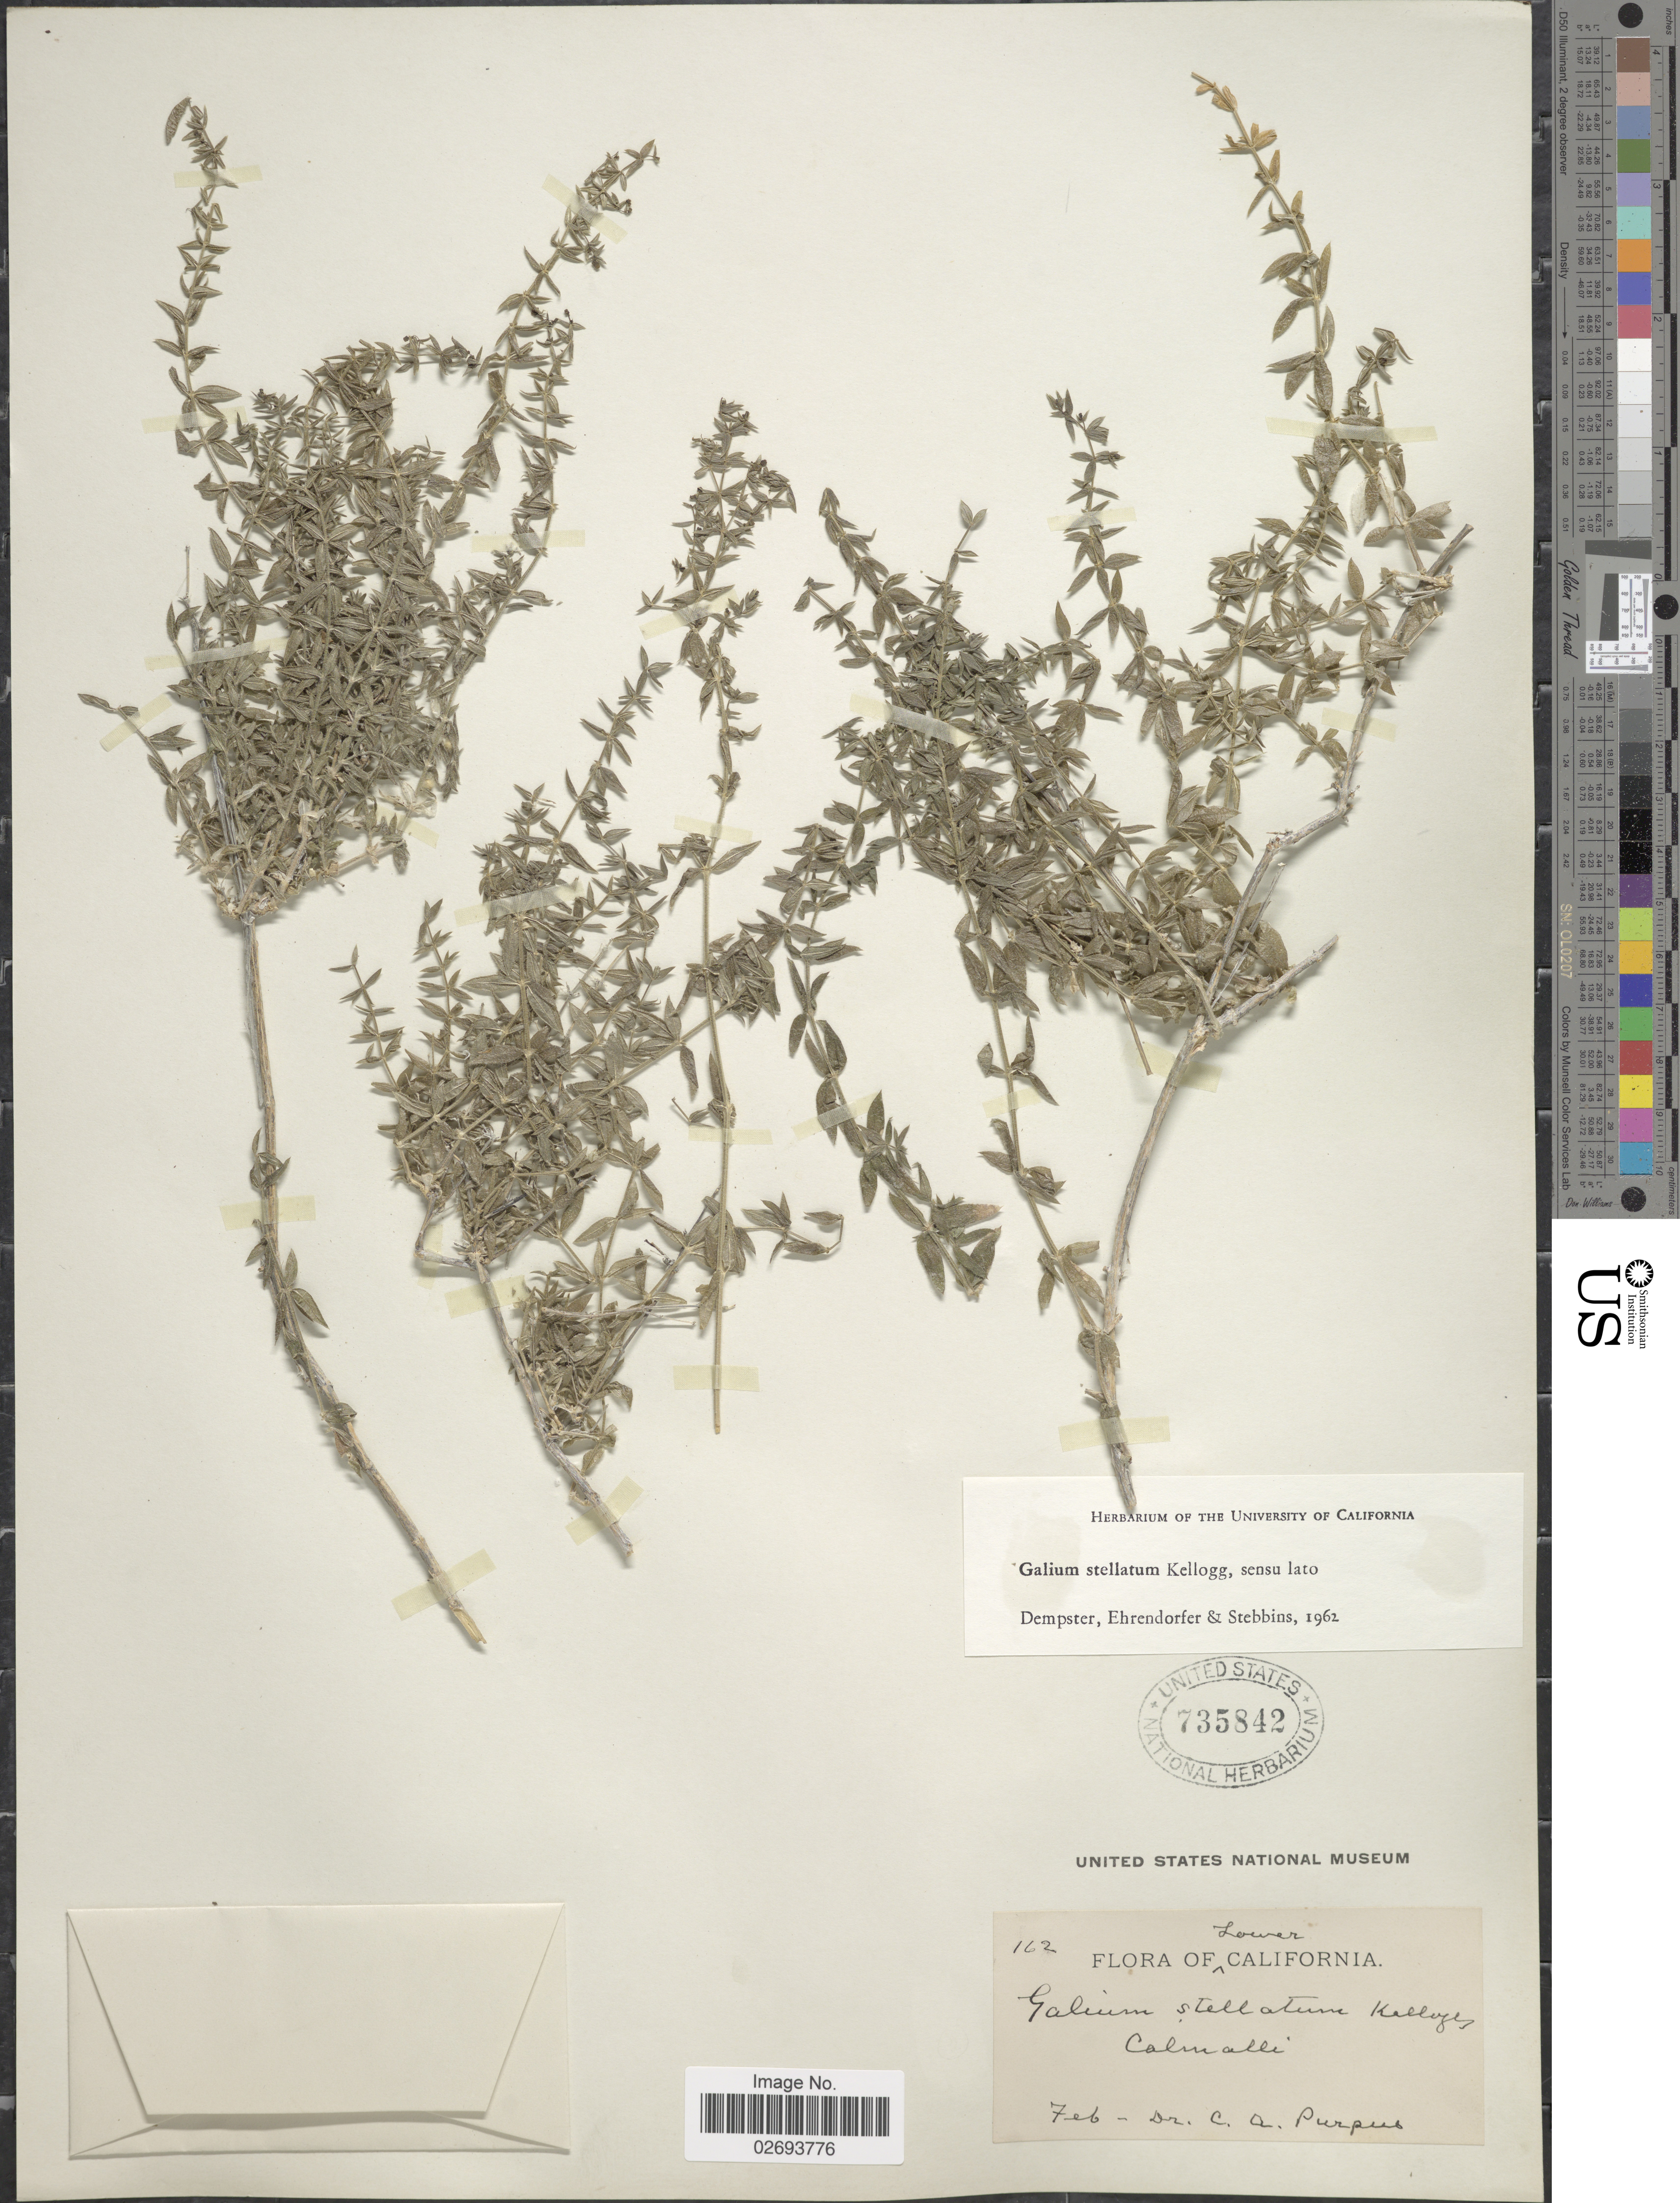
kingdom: Plantae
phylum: Tracheophyta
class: Magnoliopsida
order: Gentianales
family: Rubiaceae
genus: Galium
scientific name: Galium stellatum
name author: Kellogg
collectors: C. A. Purpus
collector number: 162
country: Mexico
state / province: Baja California Norte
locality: Lower California, Calmalli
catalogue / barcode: US 735842